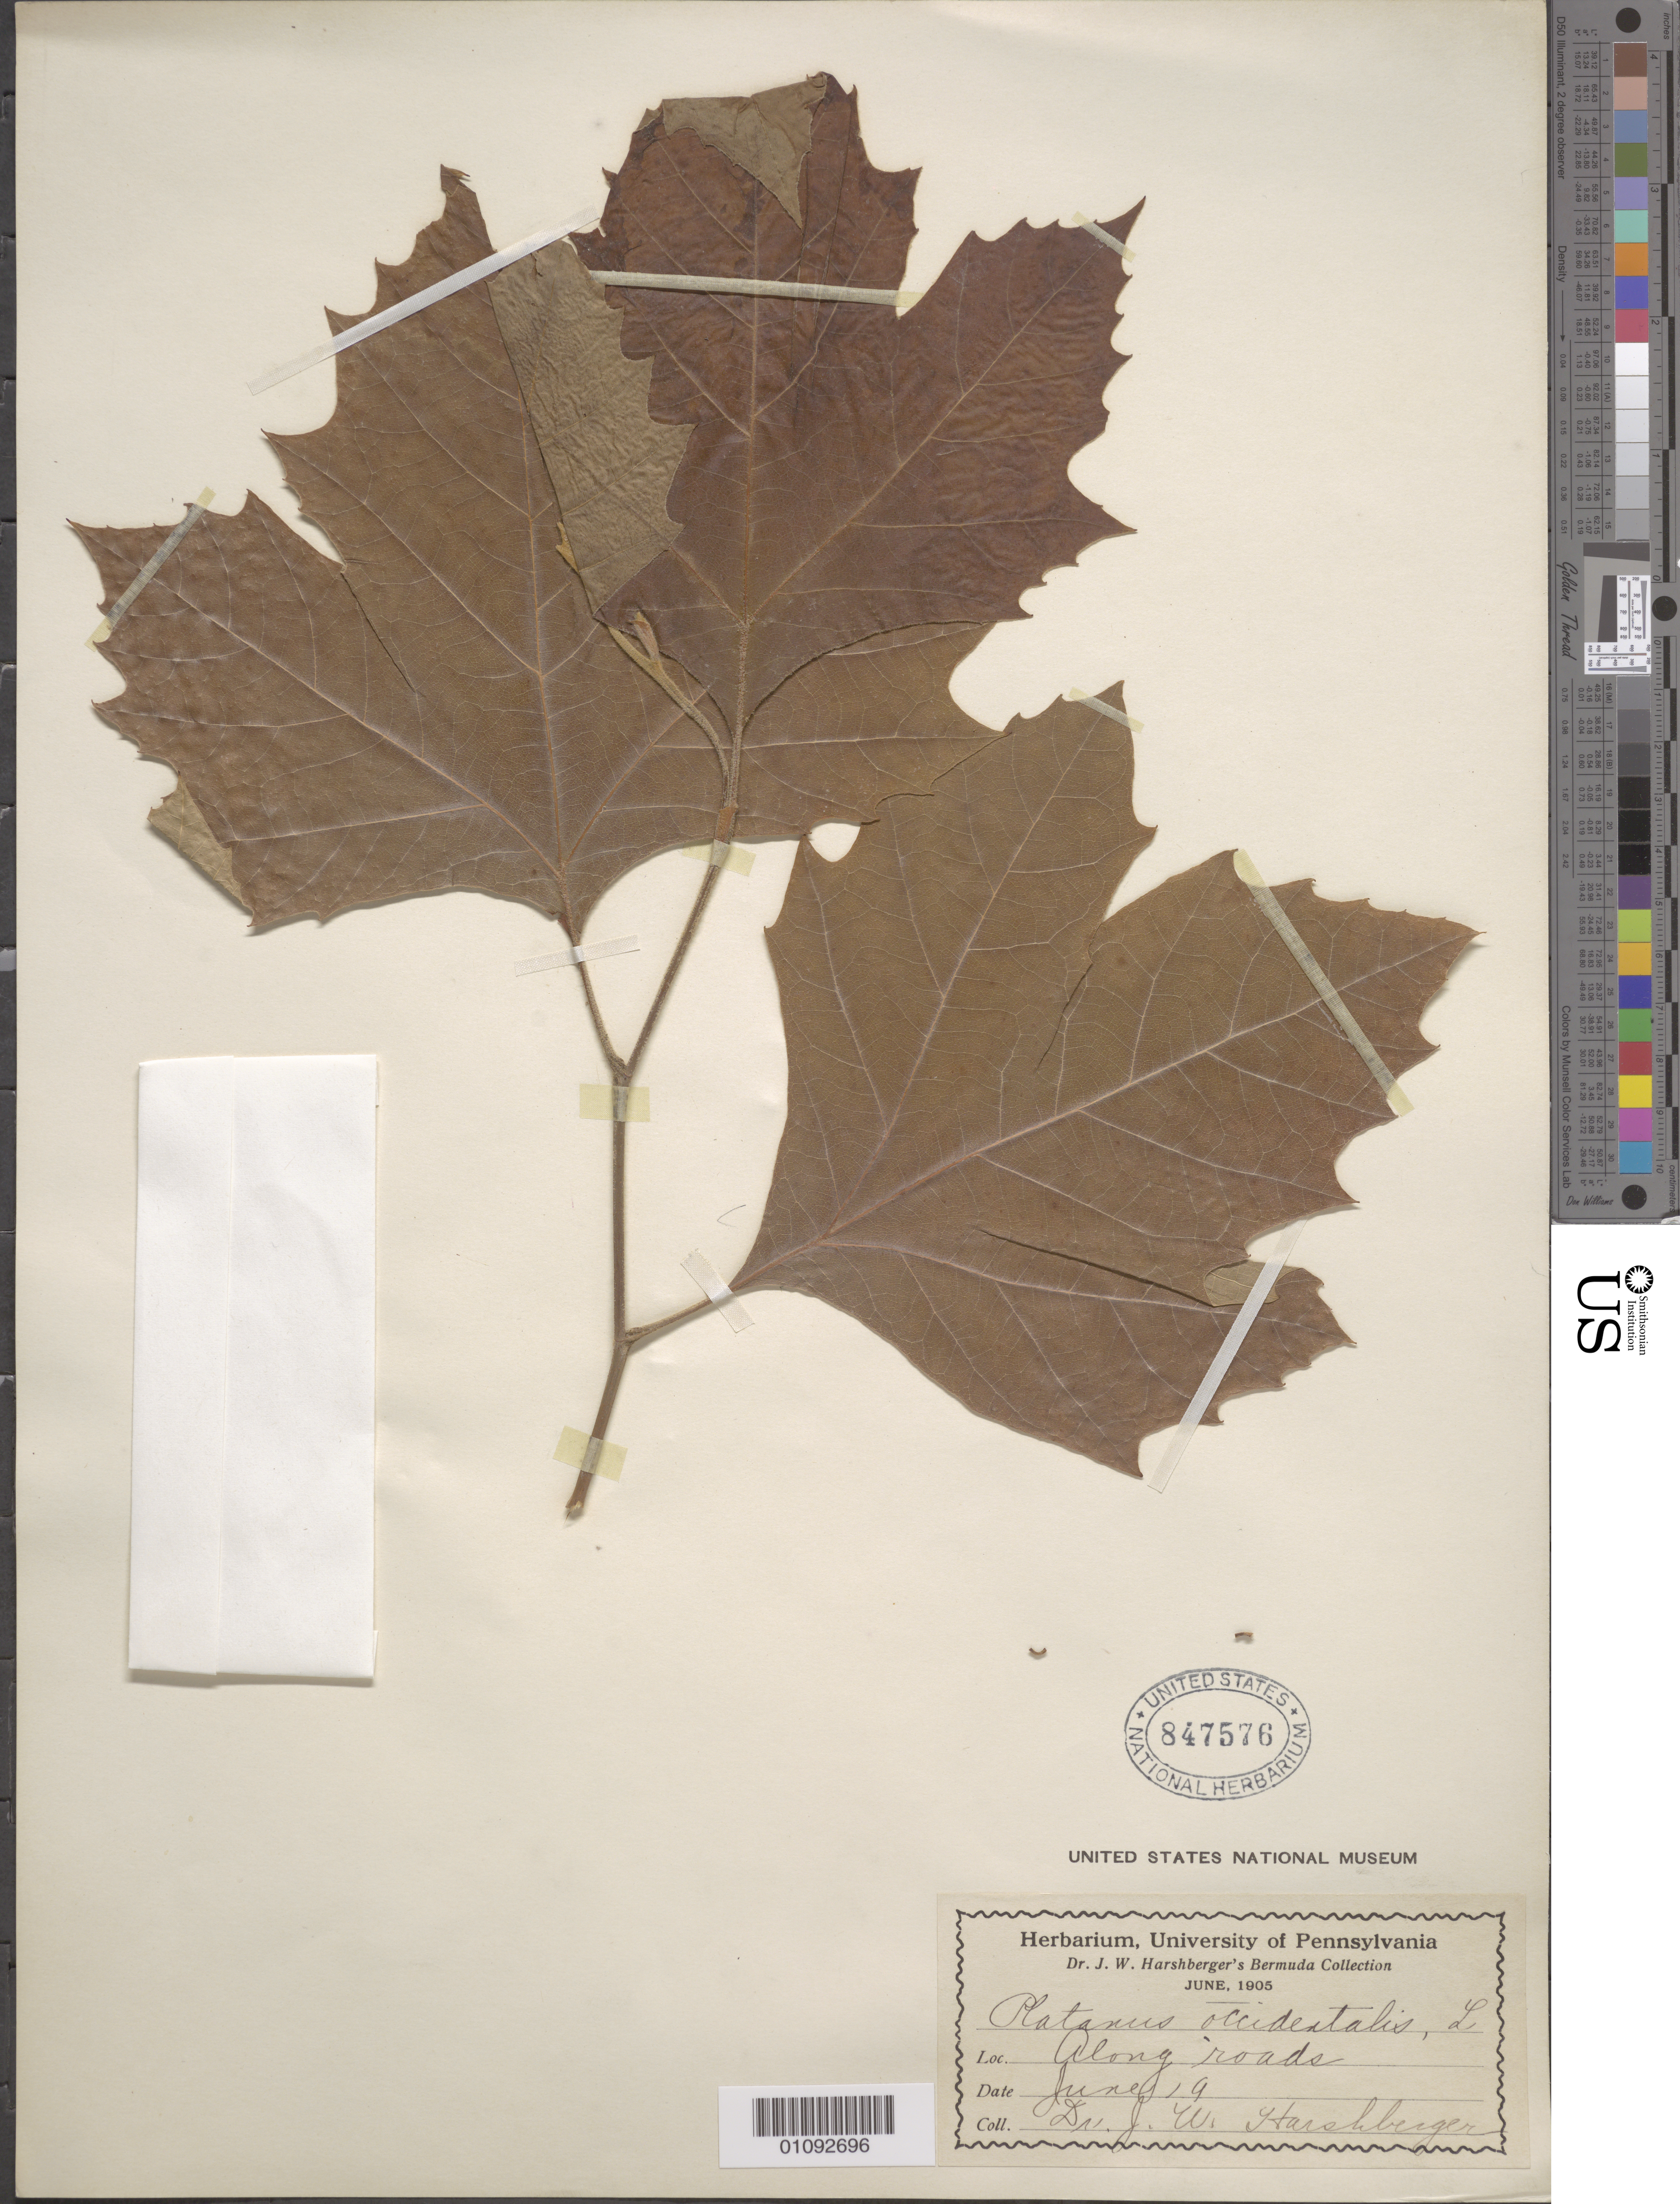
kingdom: Plantae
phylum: Tracheophyta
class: Magnoliopsida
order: Proteales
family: Platanaceae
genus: Platanus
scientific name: Platanus occidentalis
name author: L.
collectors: J. W. Harshberger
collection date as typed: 19 Jun 1905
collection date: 1905-06-19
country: Bermuda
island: Bermuda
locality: Along roads.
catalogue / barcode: US 847576